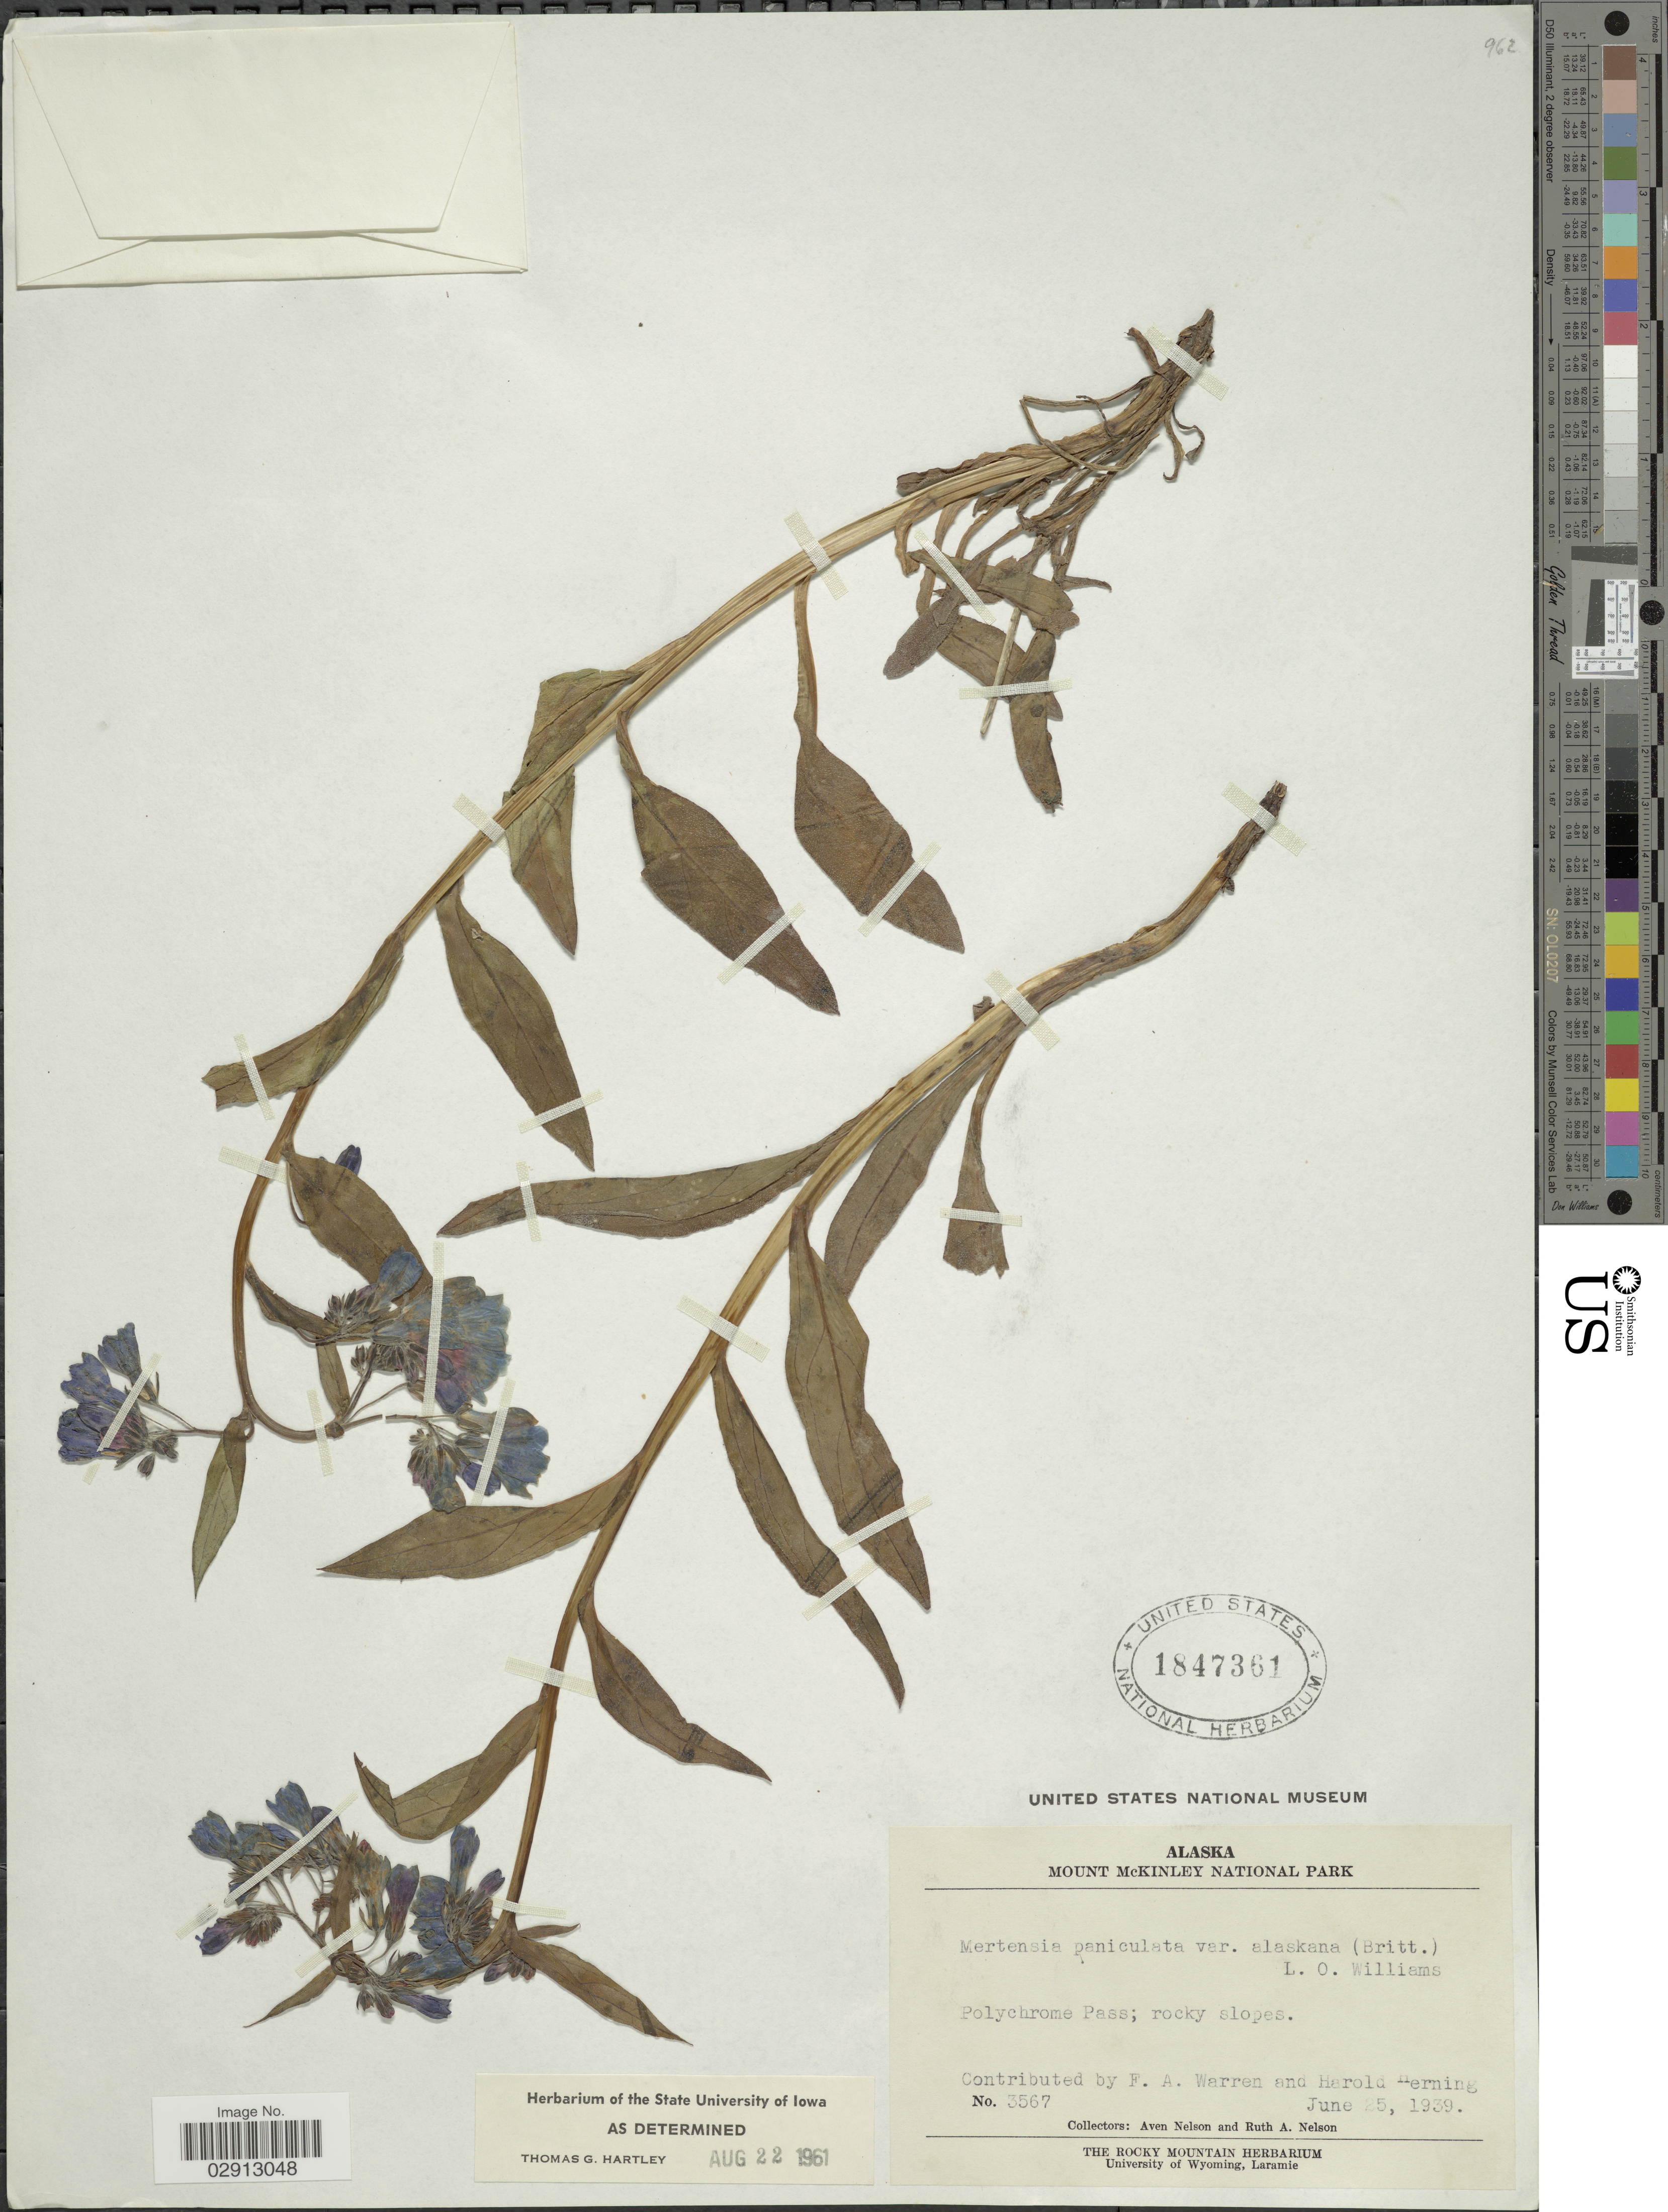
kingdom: Plantae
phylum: Tracheophyta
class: Magnoliopsida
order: Boraginales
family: Boraginaceae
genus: Mertensia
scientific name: Mertensia paniculata var. alaskana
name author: (Britton) L.O. Williams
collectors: A. Nelson & R. A. Nelson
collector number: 3567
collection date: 1939-06-25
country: United States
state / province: Alaska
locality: Mount McKinley National Park. Polychrome Pass.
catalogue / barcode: US 1847361